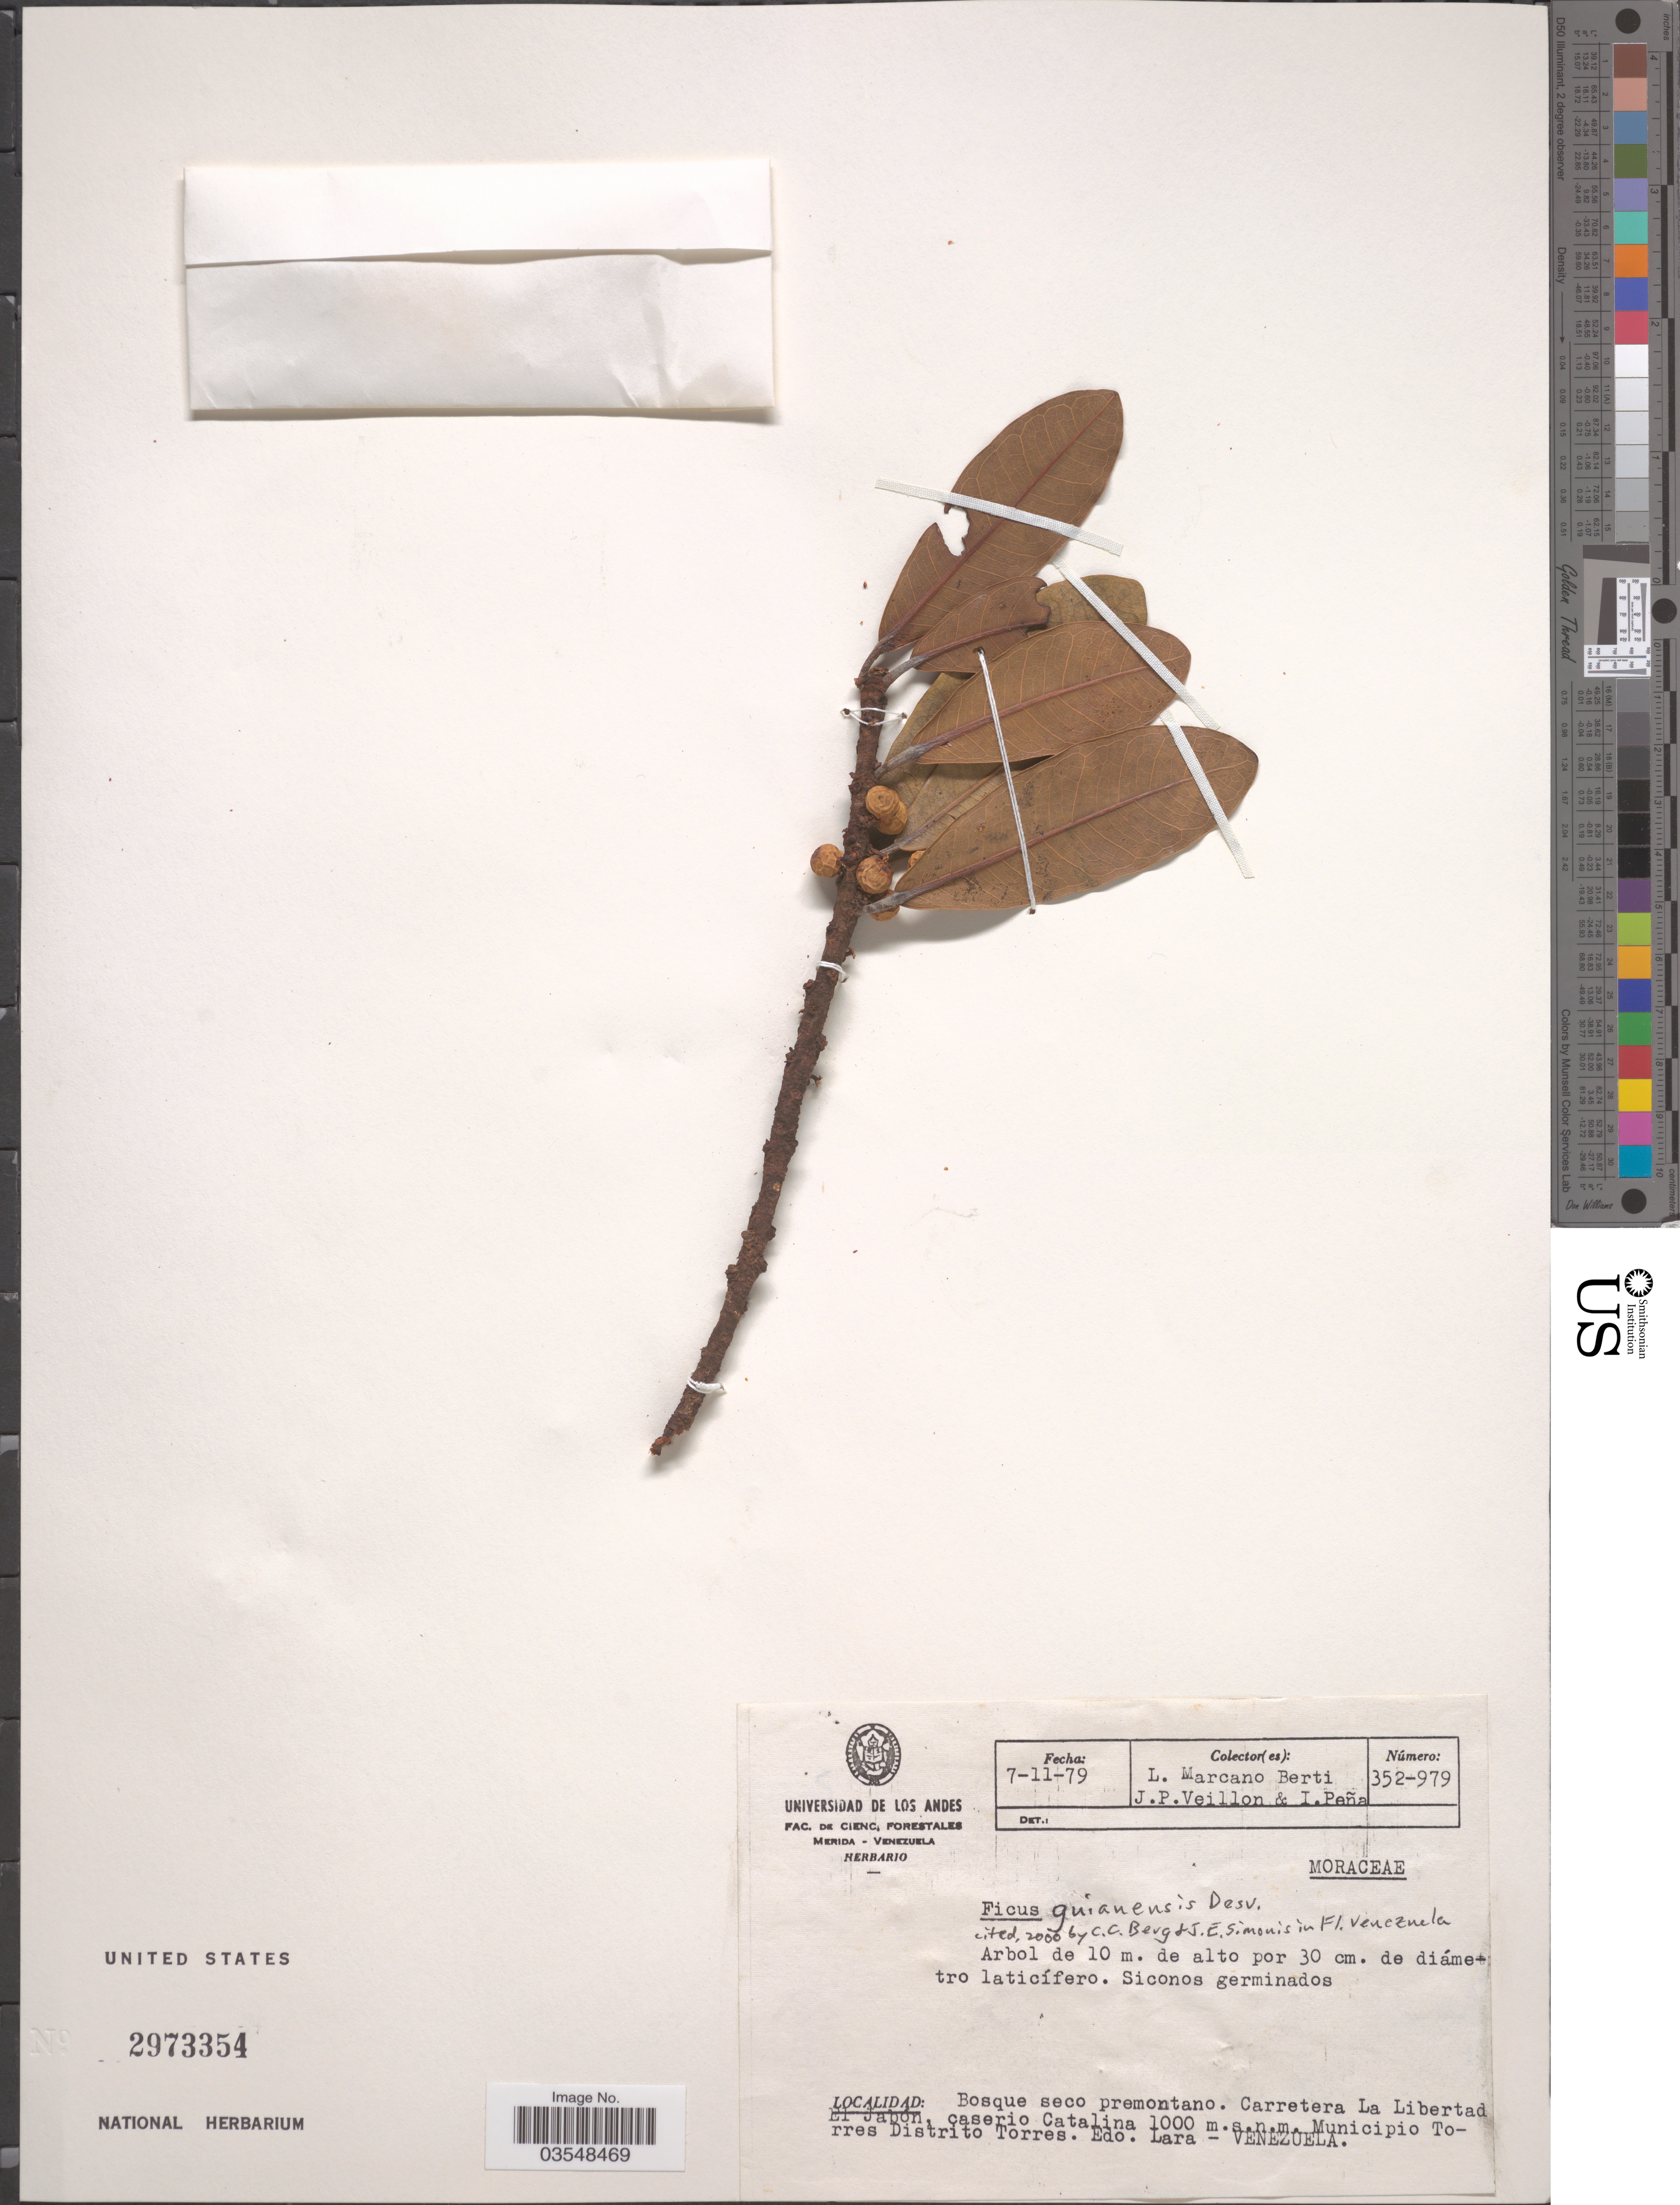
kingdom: Plantae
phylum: Tracheophyta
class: Magnoliopsida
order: Rosales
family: Moraceae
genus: Ficus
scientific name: Ficus guianensis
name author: Desv. ex Ham.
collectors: L. Marcano-Berti, J. Veillon & I. Pena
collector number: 352-979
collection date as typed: Transcribed d/m/y: 7/11/79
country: Venezuela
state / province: Lara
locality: Bosque seco promontano. Carretera La Libertad El Jabón, caserio Catalina. Municipio Torres. Distrito Torres.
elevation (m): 1000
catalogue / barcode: US 2973354